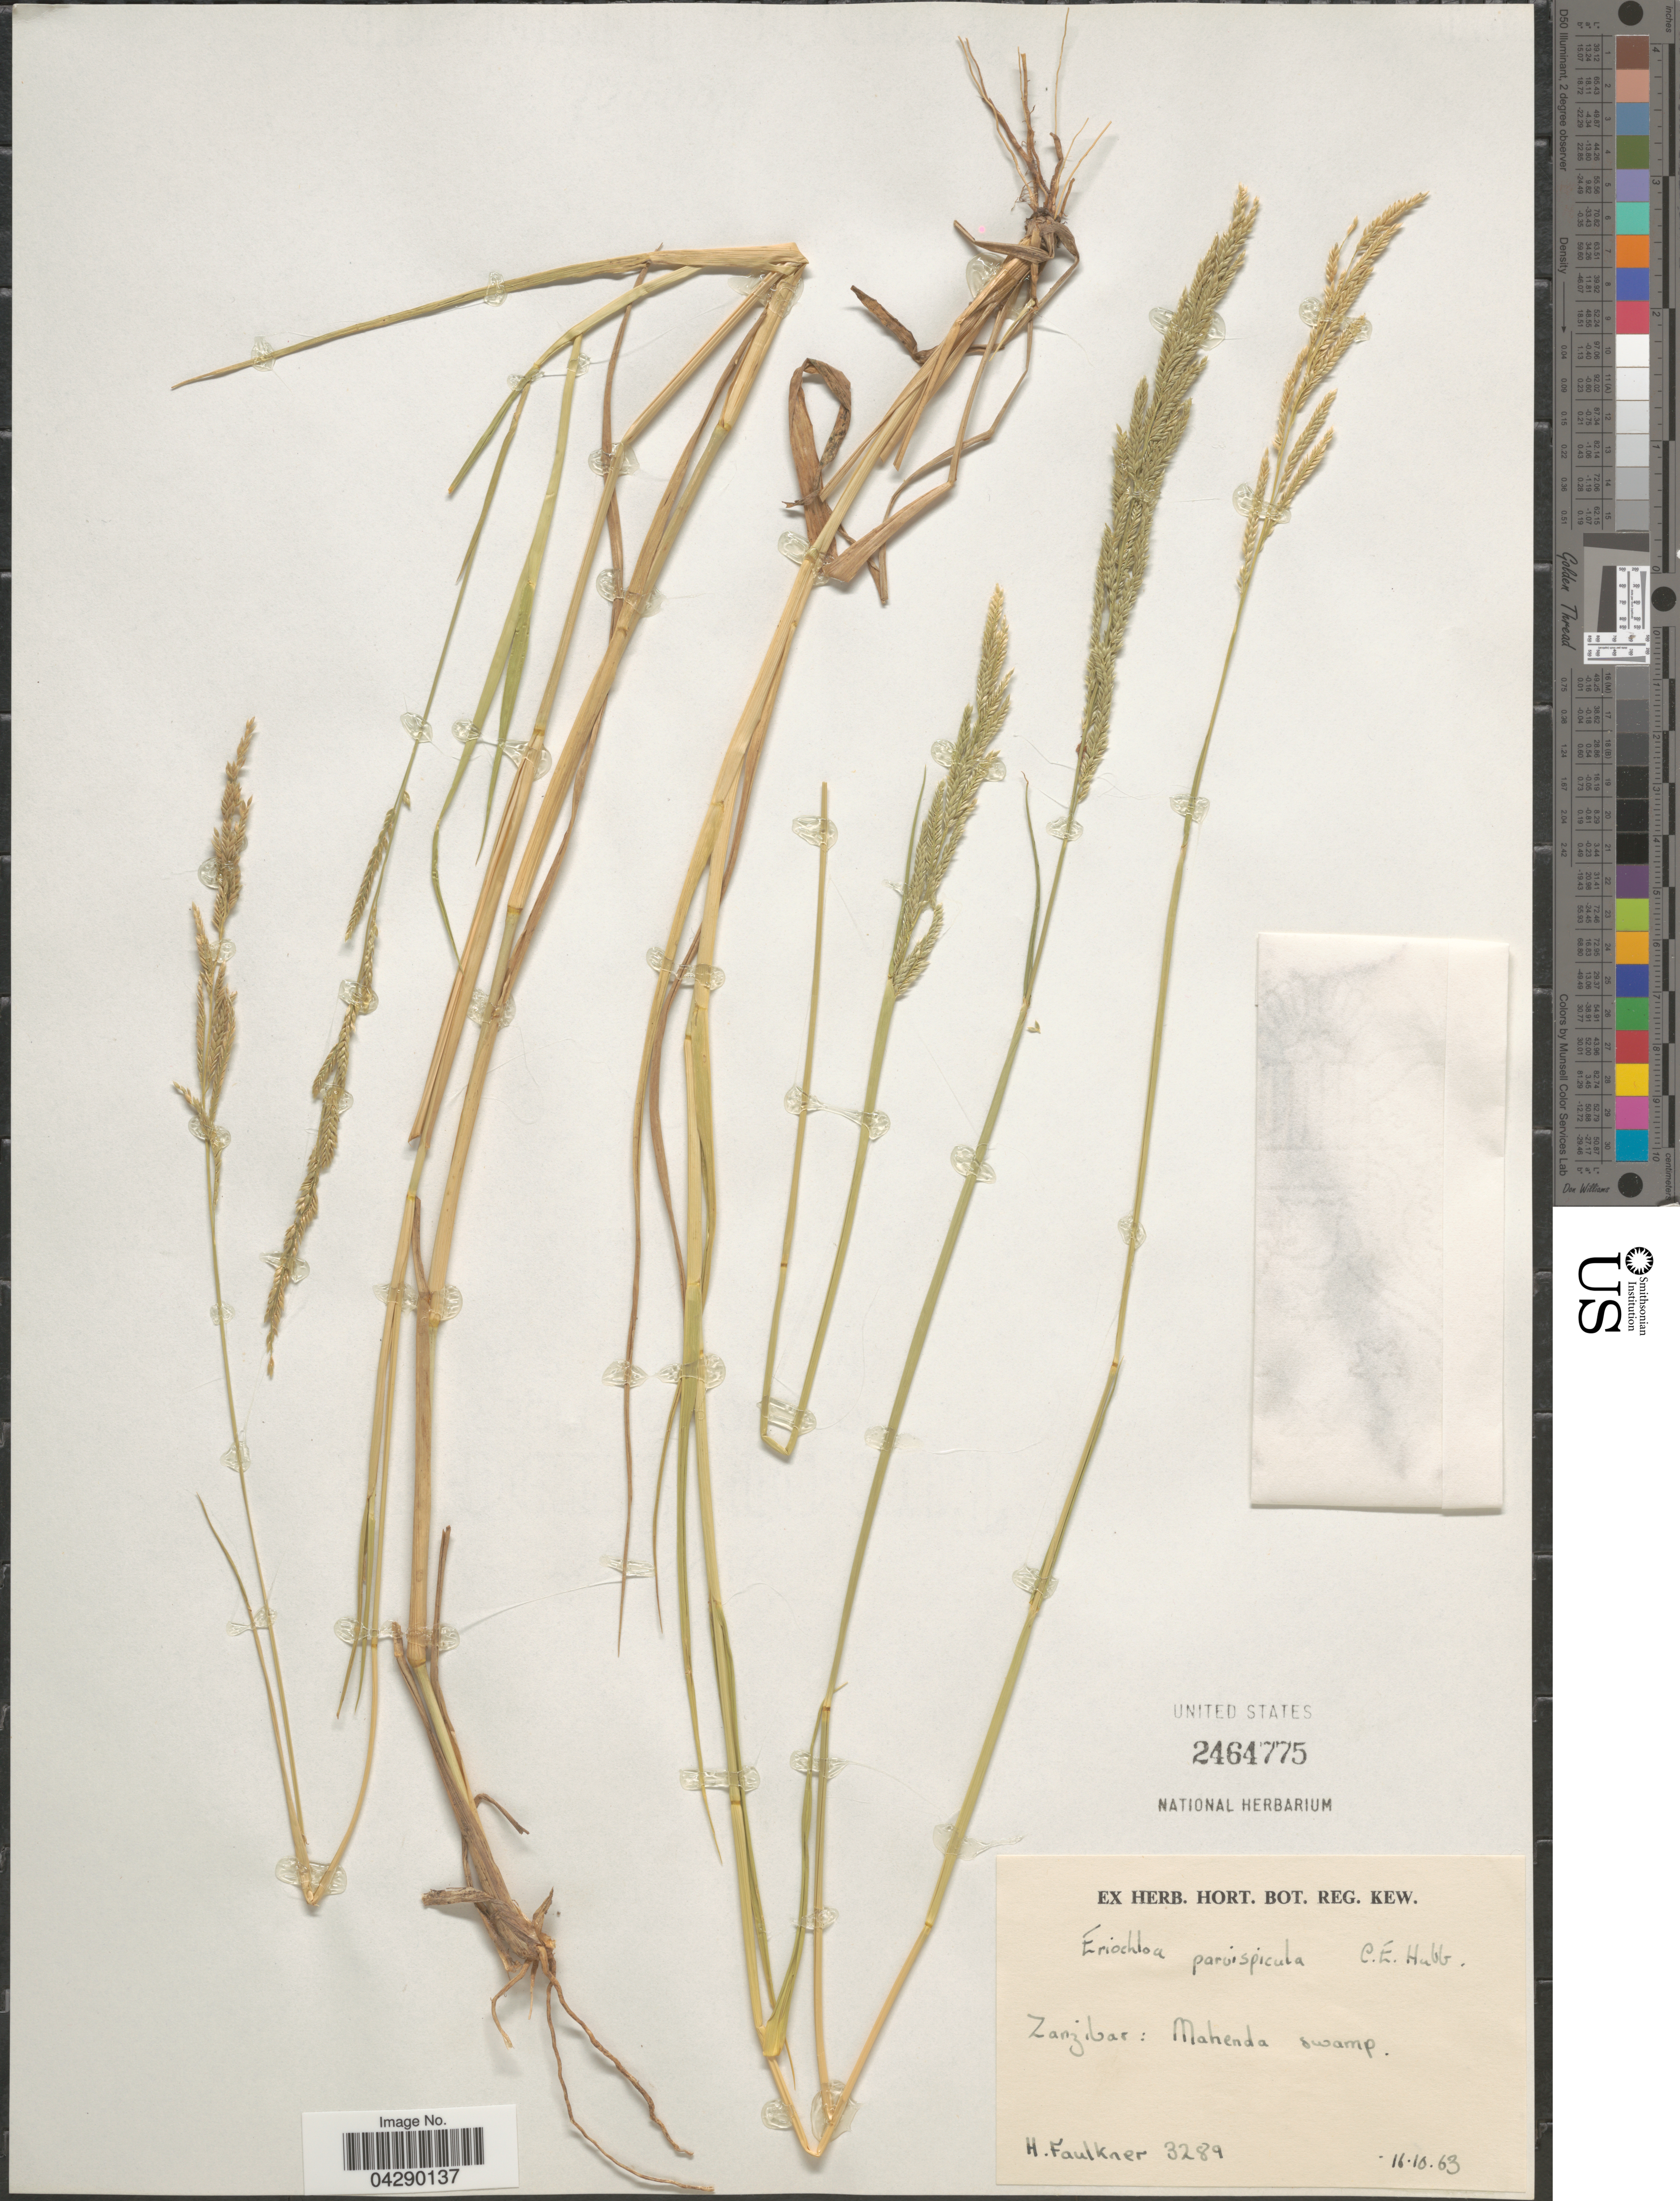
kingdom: Plantae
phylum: Tracheophyta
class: Liliopsida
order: Poales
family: Poaceae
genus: Eriochloa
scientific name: Eriochloa parvispiculata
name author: C. E. Hubb.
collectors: H. Faulkner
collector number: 3289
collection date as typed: Transcribed d/m/y: 16/10/63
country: Tanzania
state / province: Zanzibar North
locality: Zanzibar: Mahenda swamp.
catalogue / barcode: US 2464775